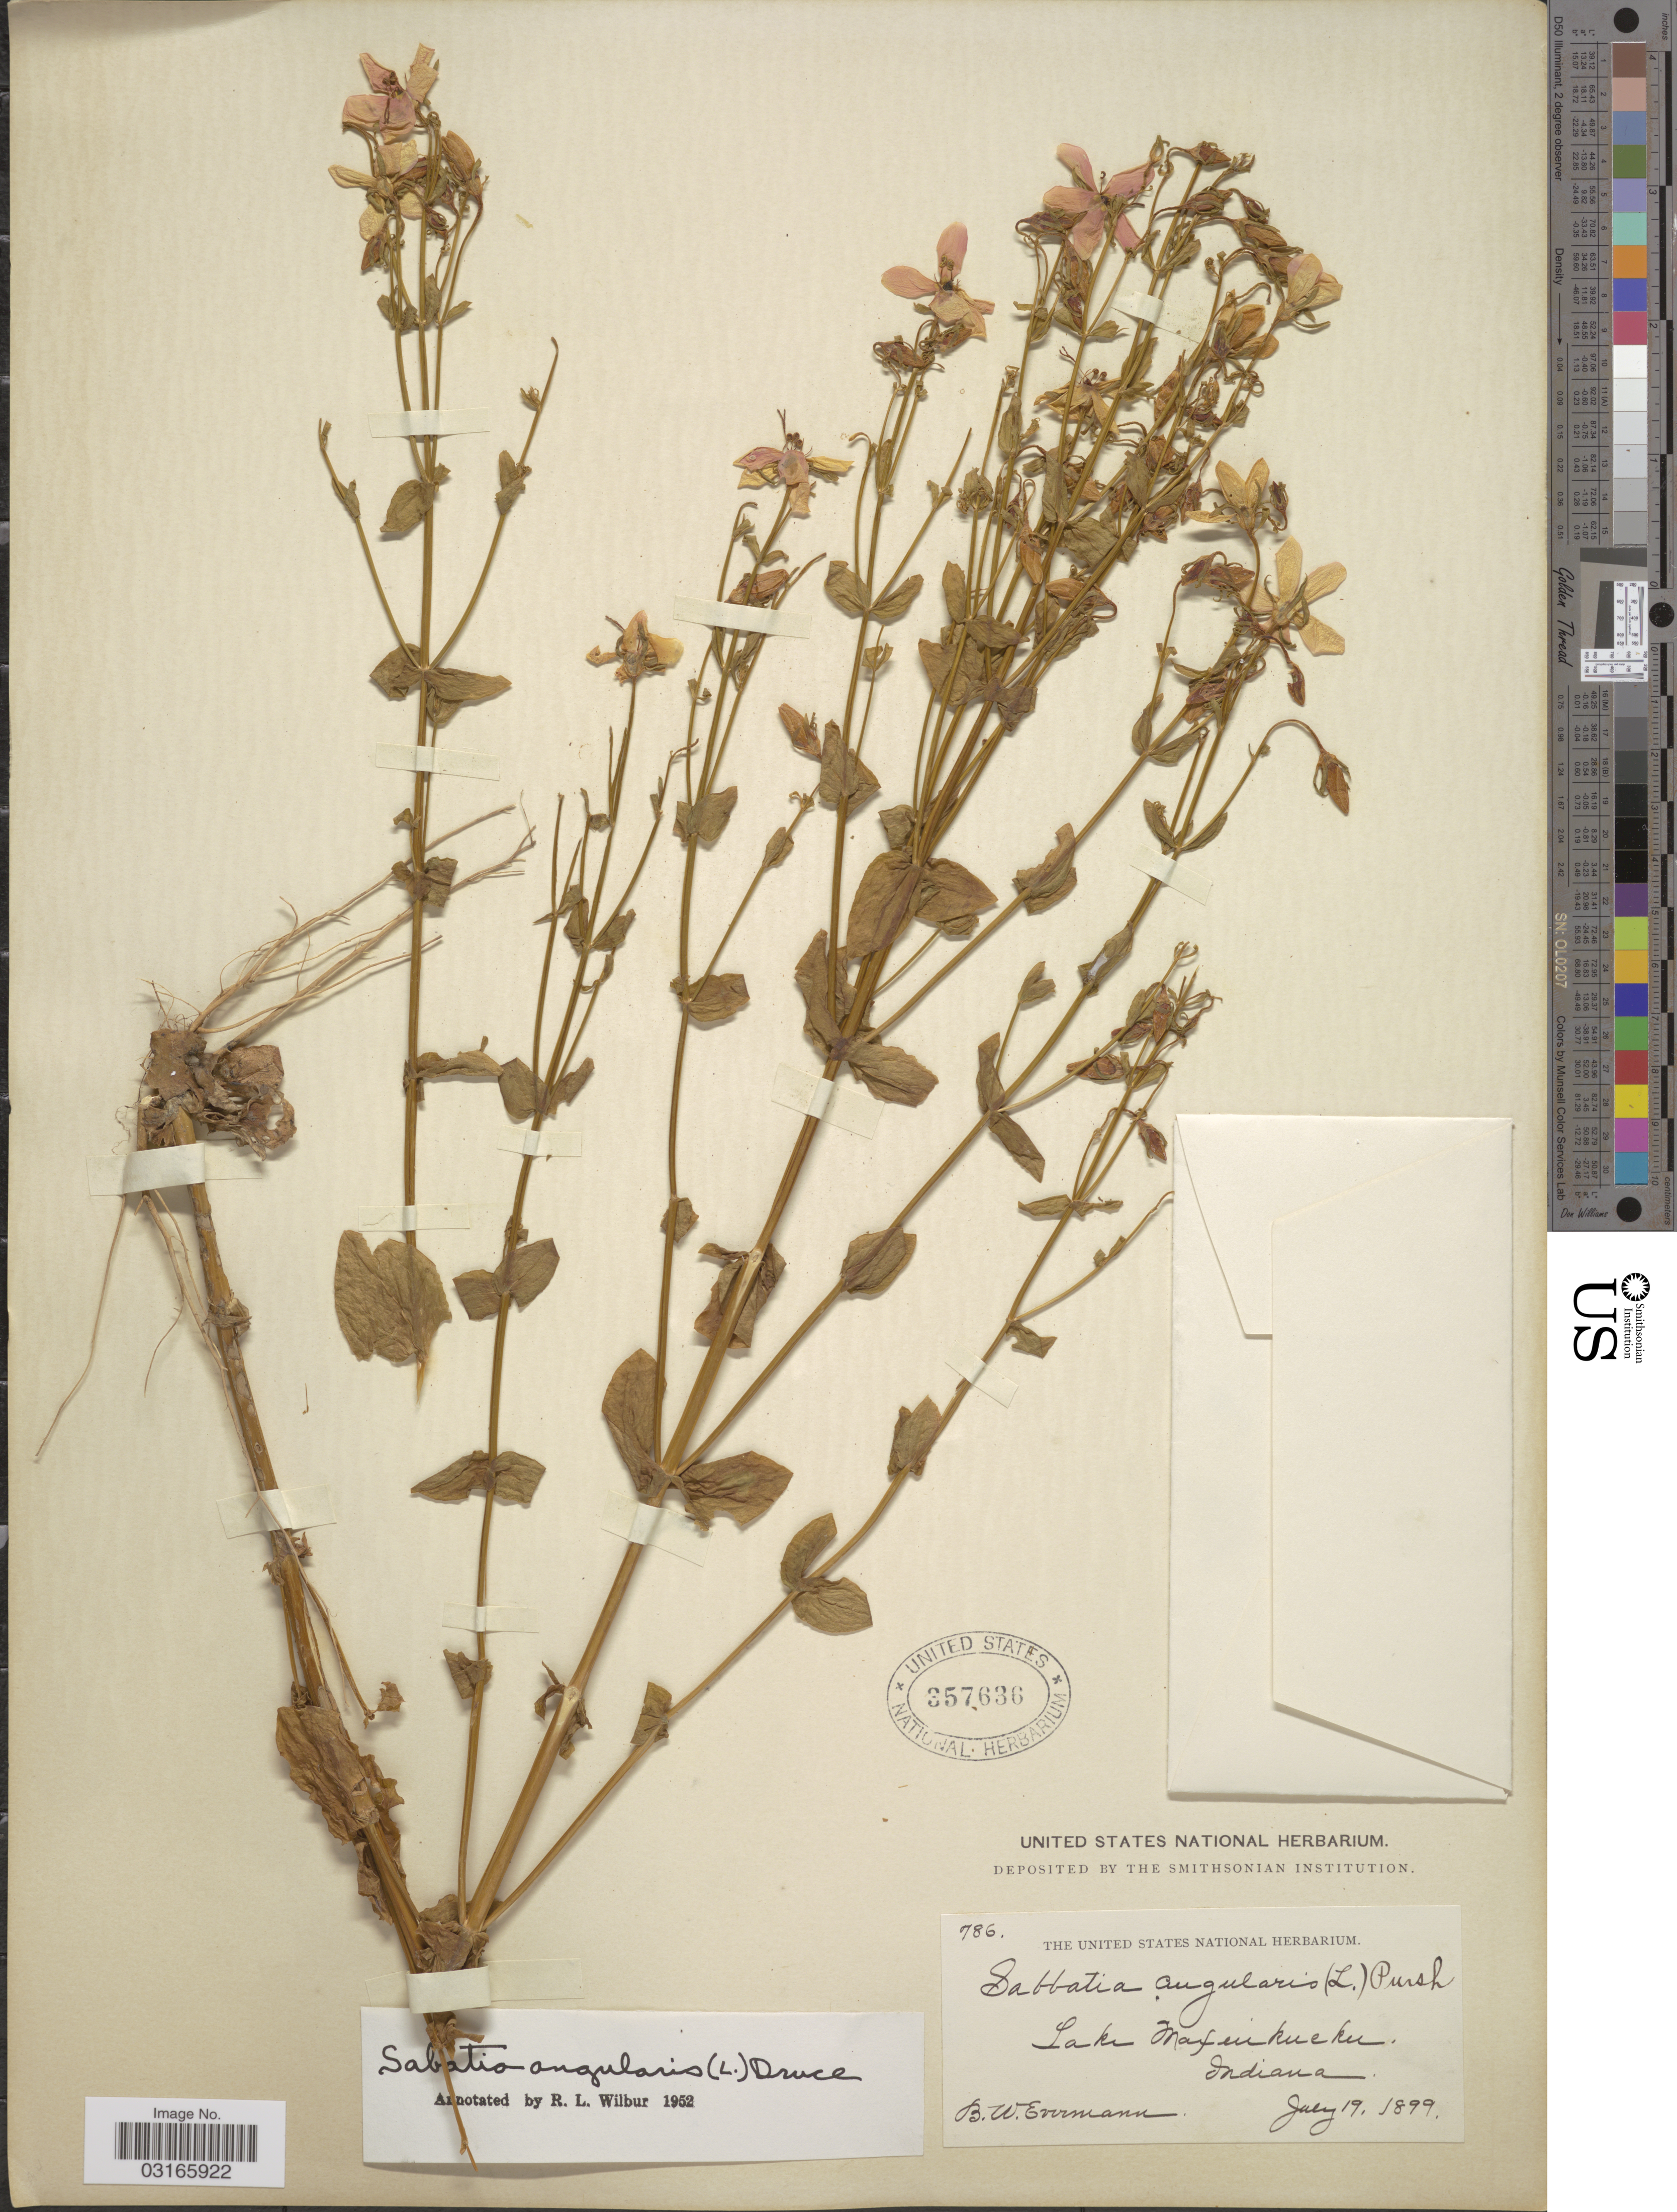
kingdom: Plantae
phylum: Tracheophyta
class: Magnoliopsida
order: Gentianales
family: Gentianaceae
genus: Sabatia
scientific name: Sabatia angularis (L.) Pursh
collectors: B. W. Evermann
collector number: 786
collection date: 1899-07-19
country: United States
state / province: Indiana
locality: Lake Maxinkuckee.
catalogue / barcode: US 357636